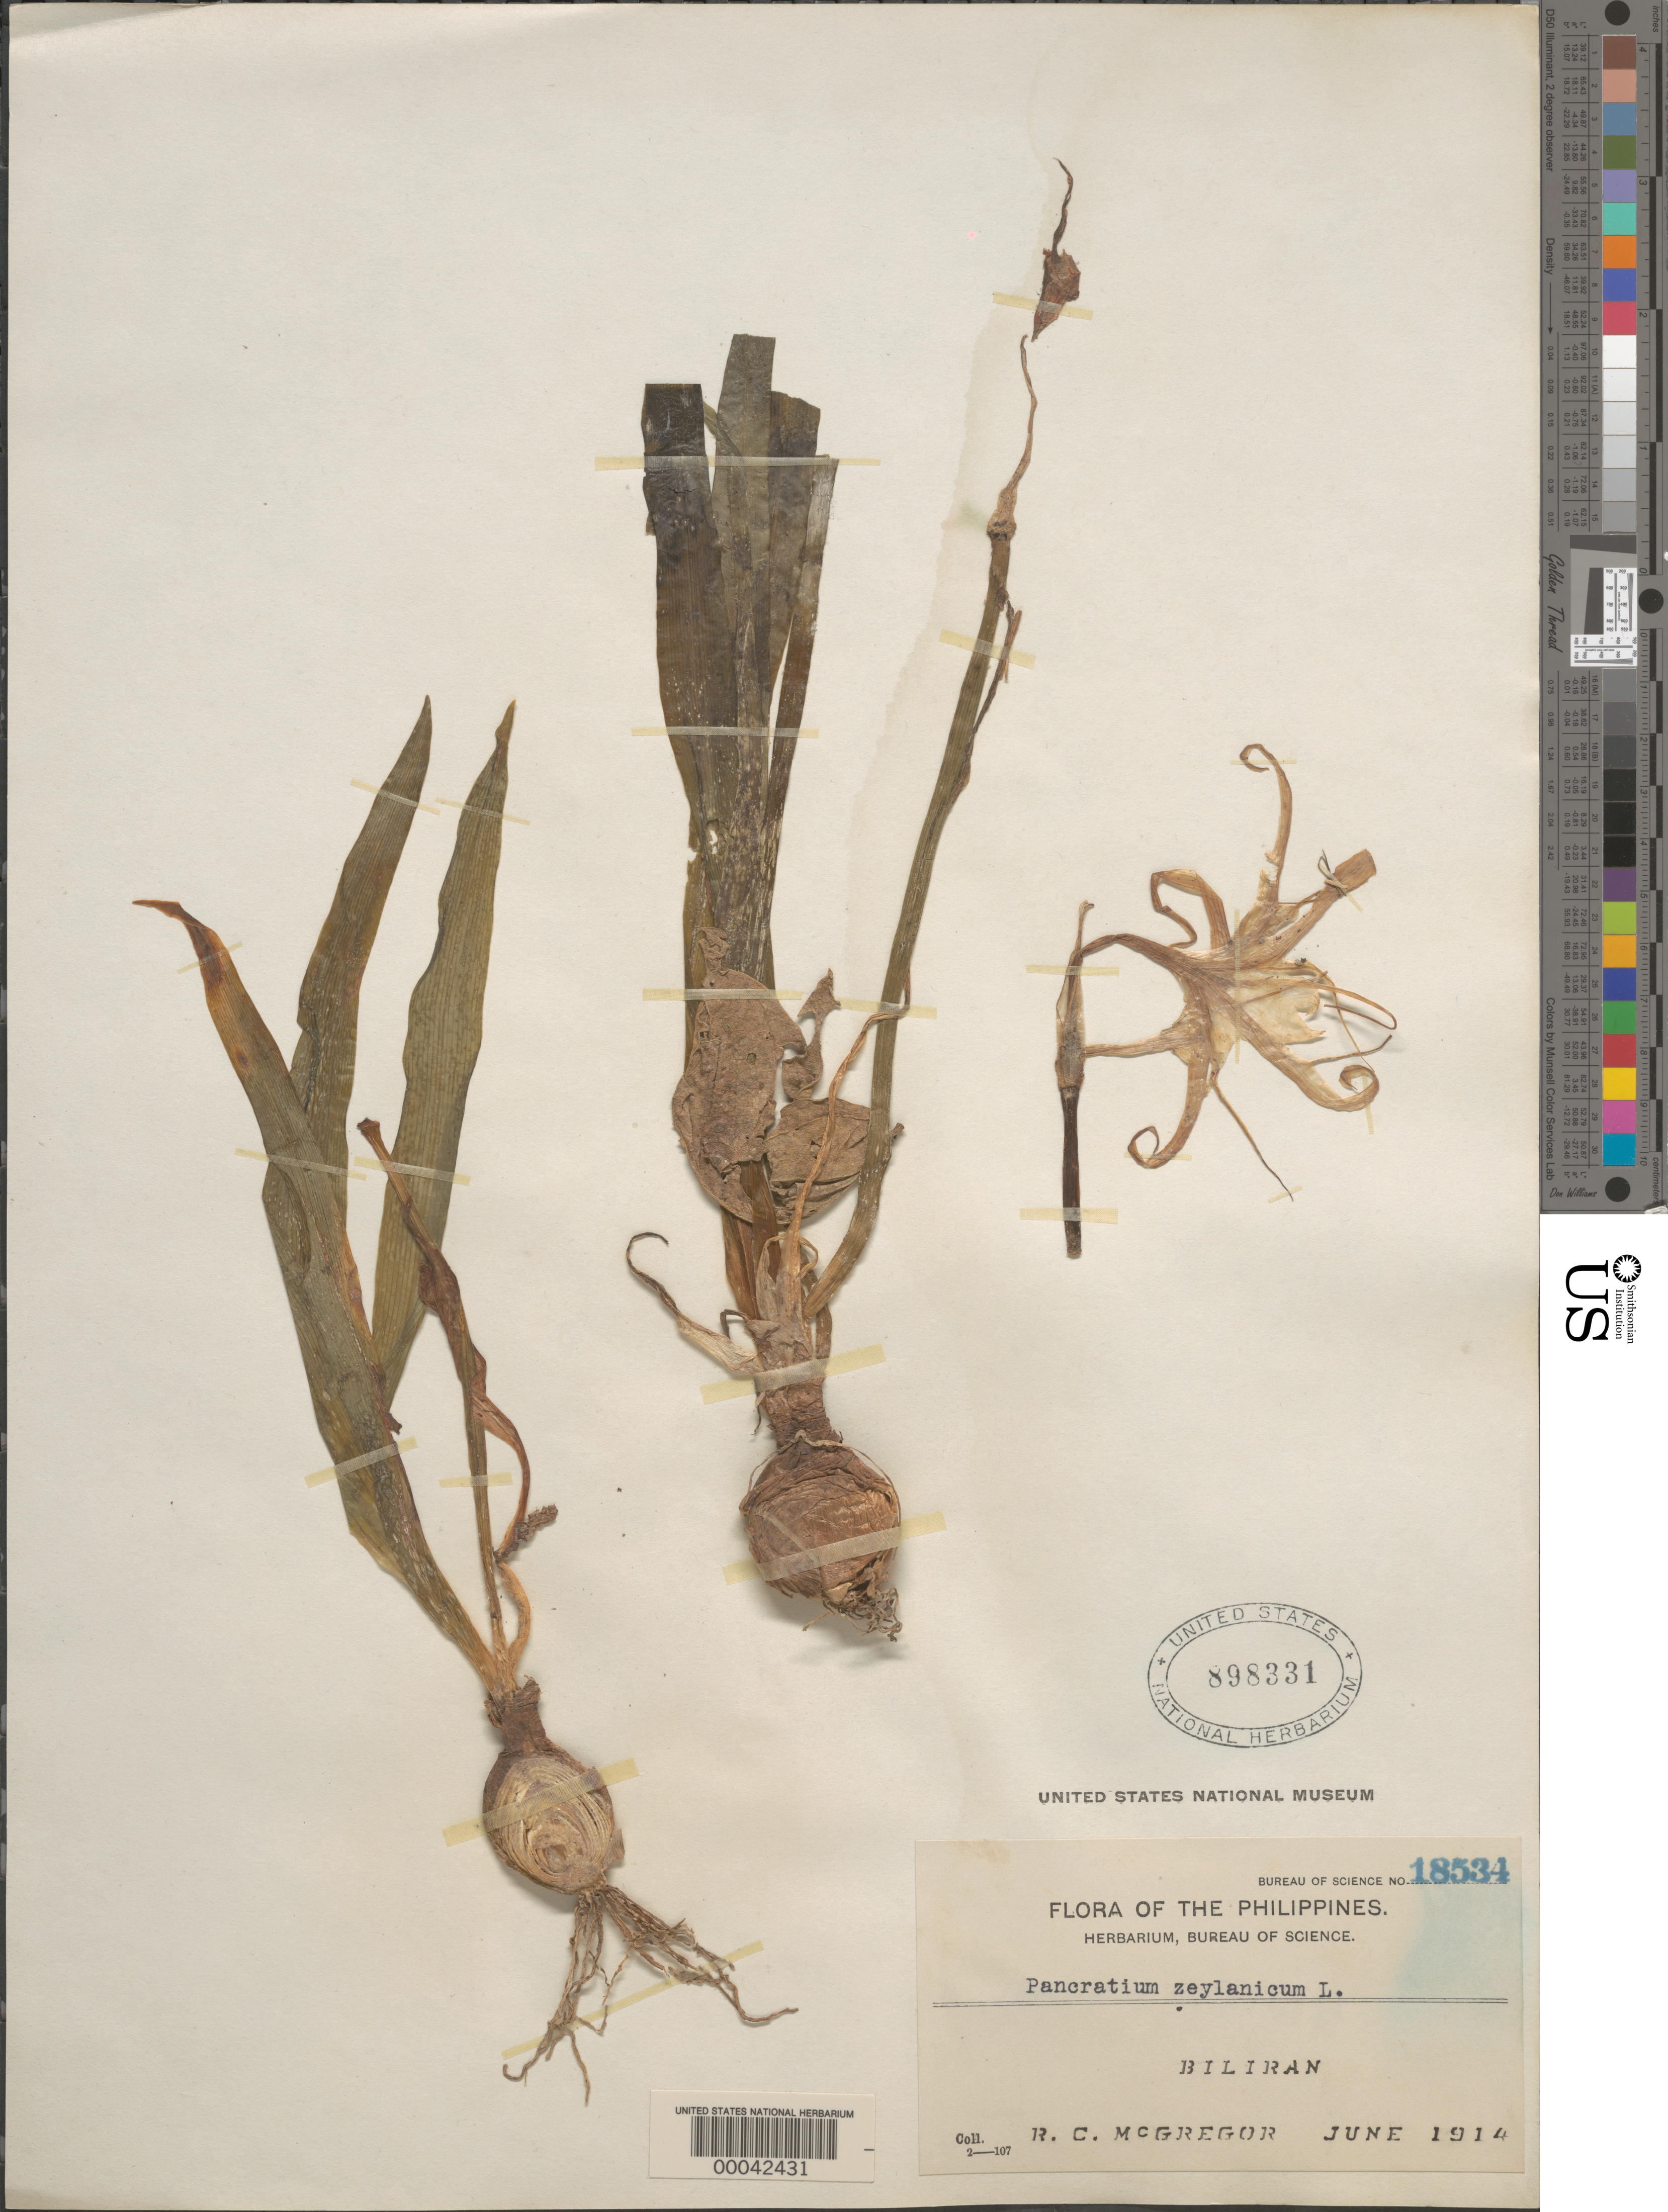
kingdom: Plantae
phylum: Tracheophyta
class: Liliopsida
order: Asparagales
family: Amaryllidaceae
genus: Pancratium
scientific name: Pancratium zeylanicum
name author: L.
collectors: R. C. McGregor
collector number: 18534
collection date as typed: Jun 1914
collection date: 1914-06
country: Philippines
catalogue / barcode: US 898331